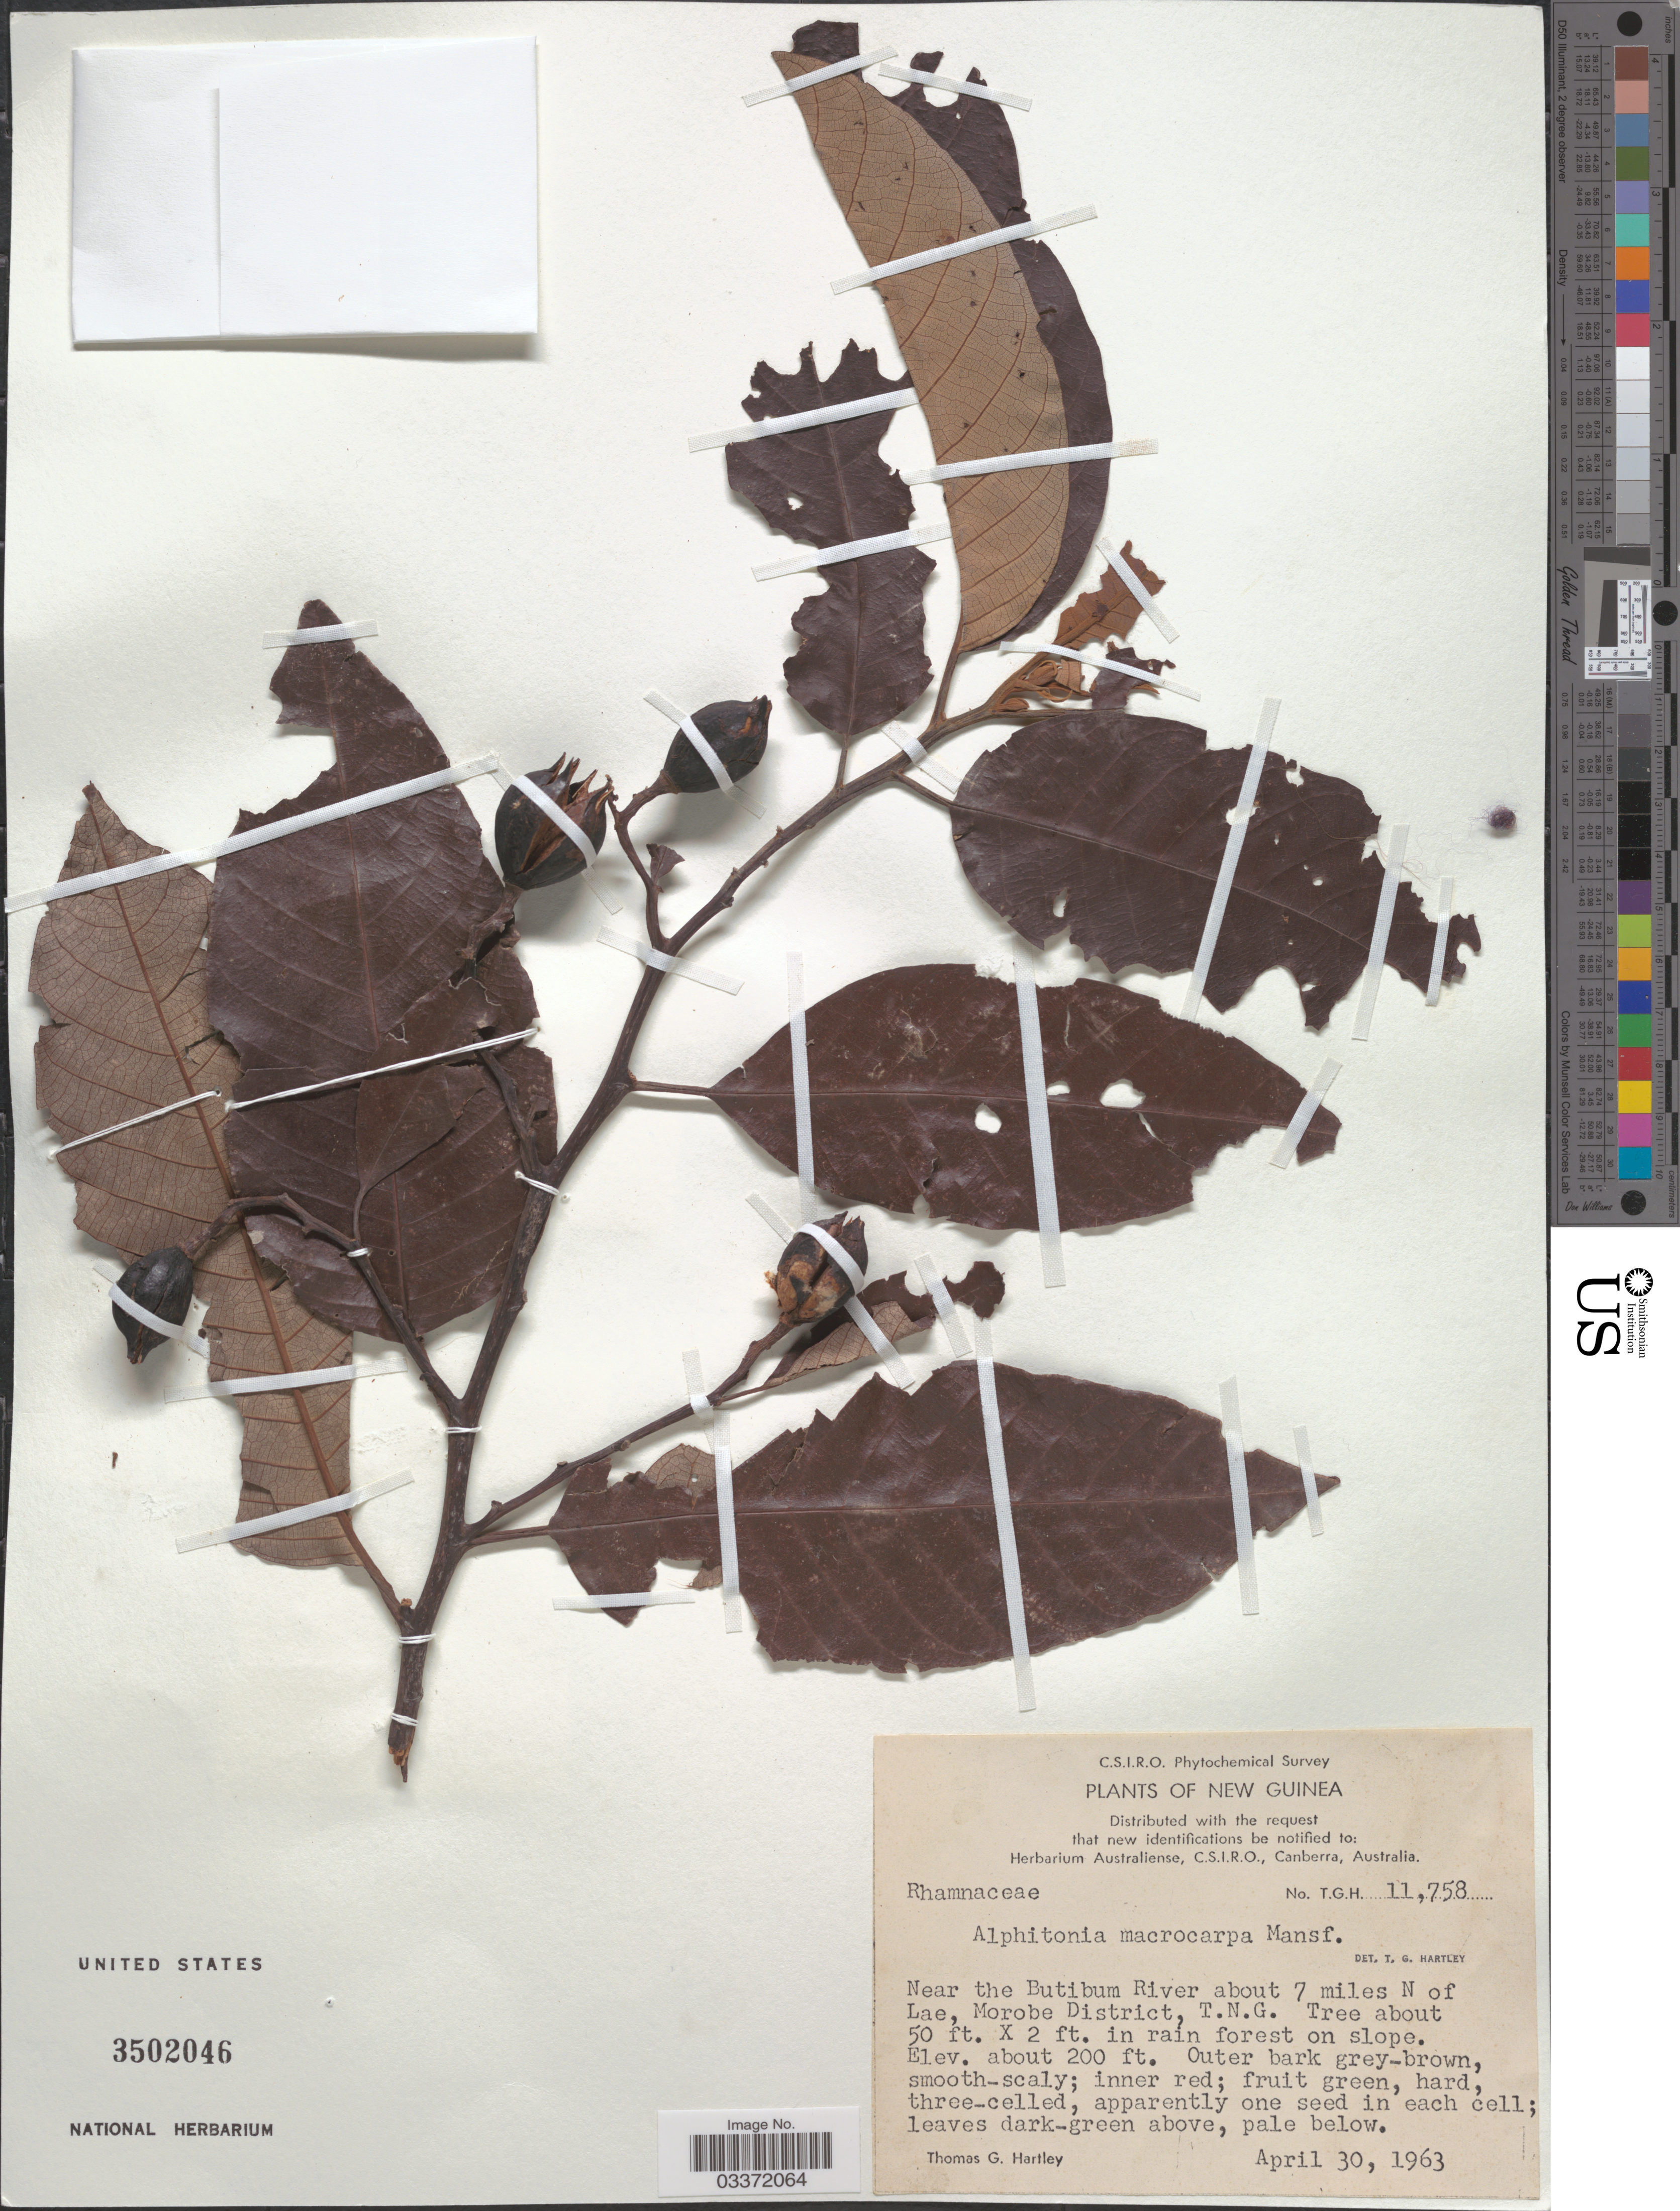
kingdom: Plantae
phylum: Tracheophyta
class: Magnoliopsida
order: Rosales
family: Rhamnaceae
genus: Alphitonia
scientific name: Alphitonia macrocarpa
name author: Mansf.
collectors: T. Hartley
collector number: T.G.H. 11758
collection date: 1963-04-30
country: Papua New Guinea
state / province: Morobe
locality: New Guinea. Near the Butibum River about 7 miles N of Lae, Morobe District, T.N.G.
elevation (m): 61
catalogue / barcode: US 3502046